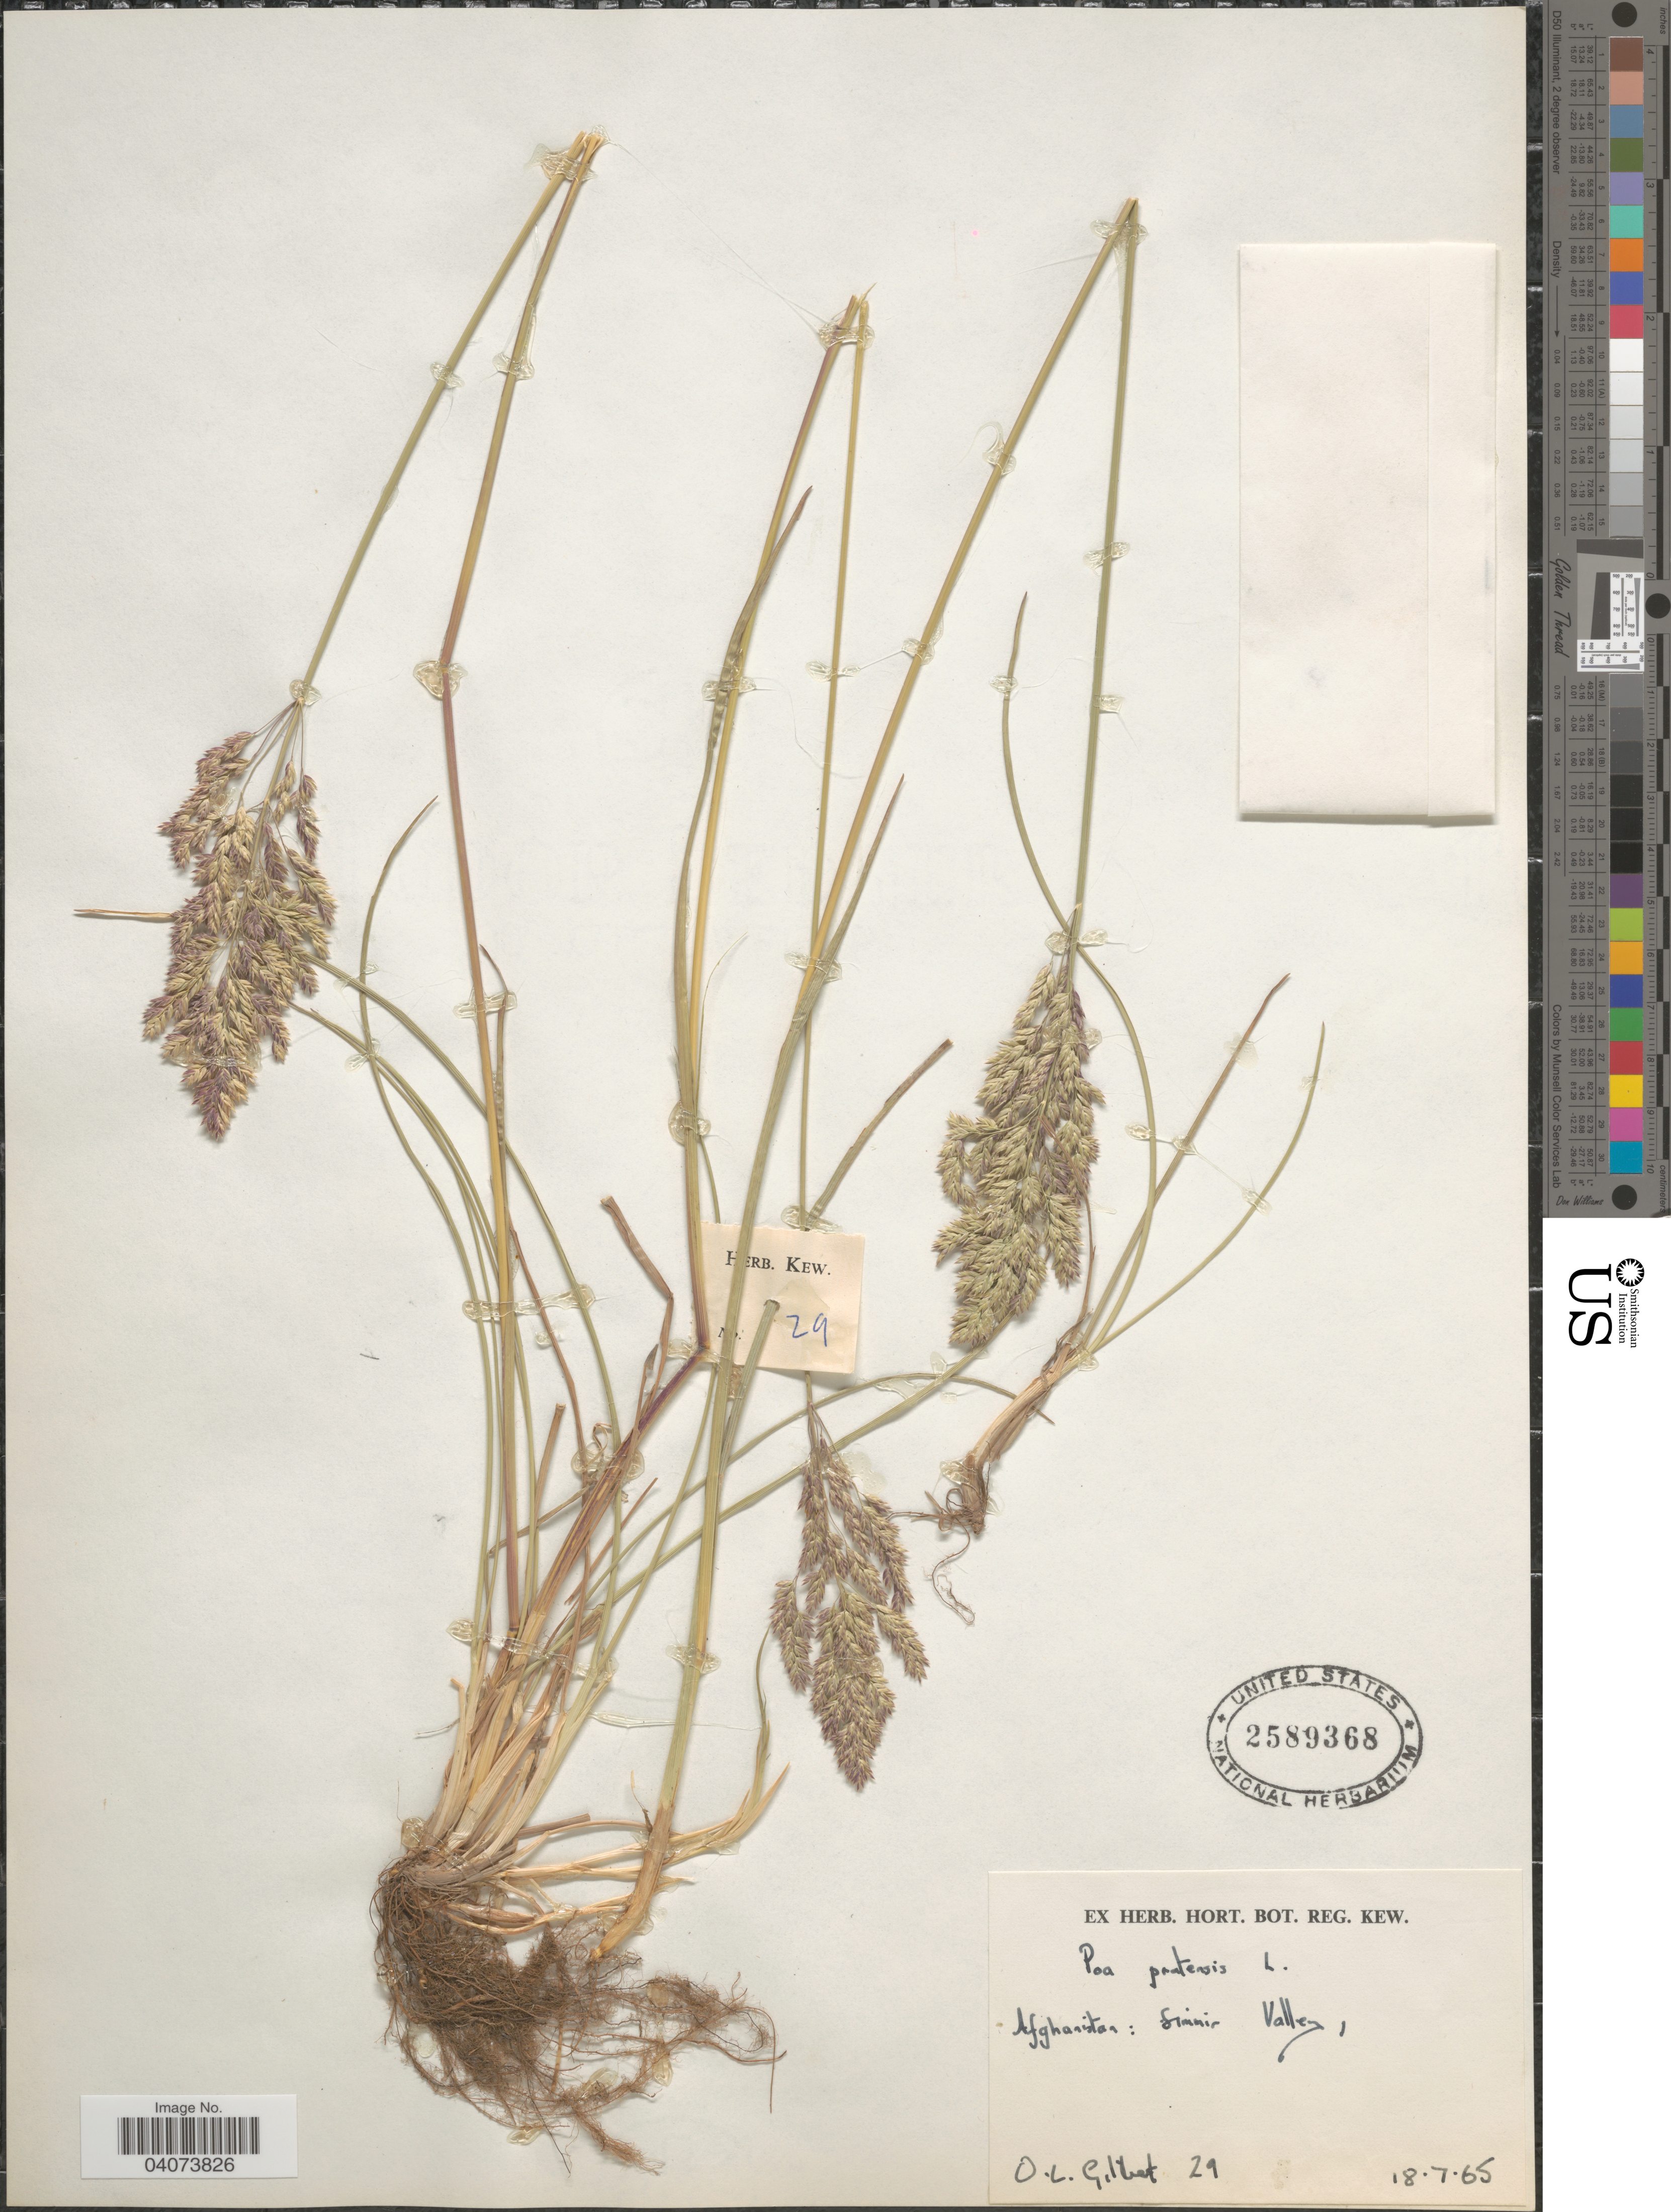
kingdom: Plantae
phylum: Tracheophyta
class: Liliopsida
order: Poales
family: Poaceae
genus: Poa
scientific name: Poa pratensis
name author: L.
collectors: O. L. Gilbert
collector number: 29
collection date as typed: Transcribed d/m/y: 18/7/65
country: Afghanistan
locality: Simmir Valley.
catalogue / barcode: US 2589368